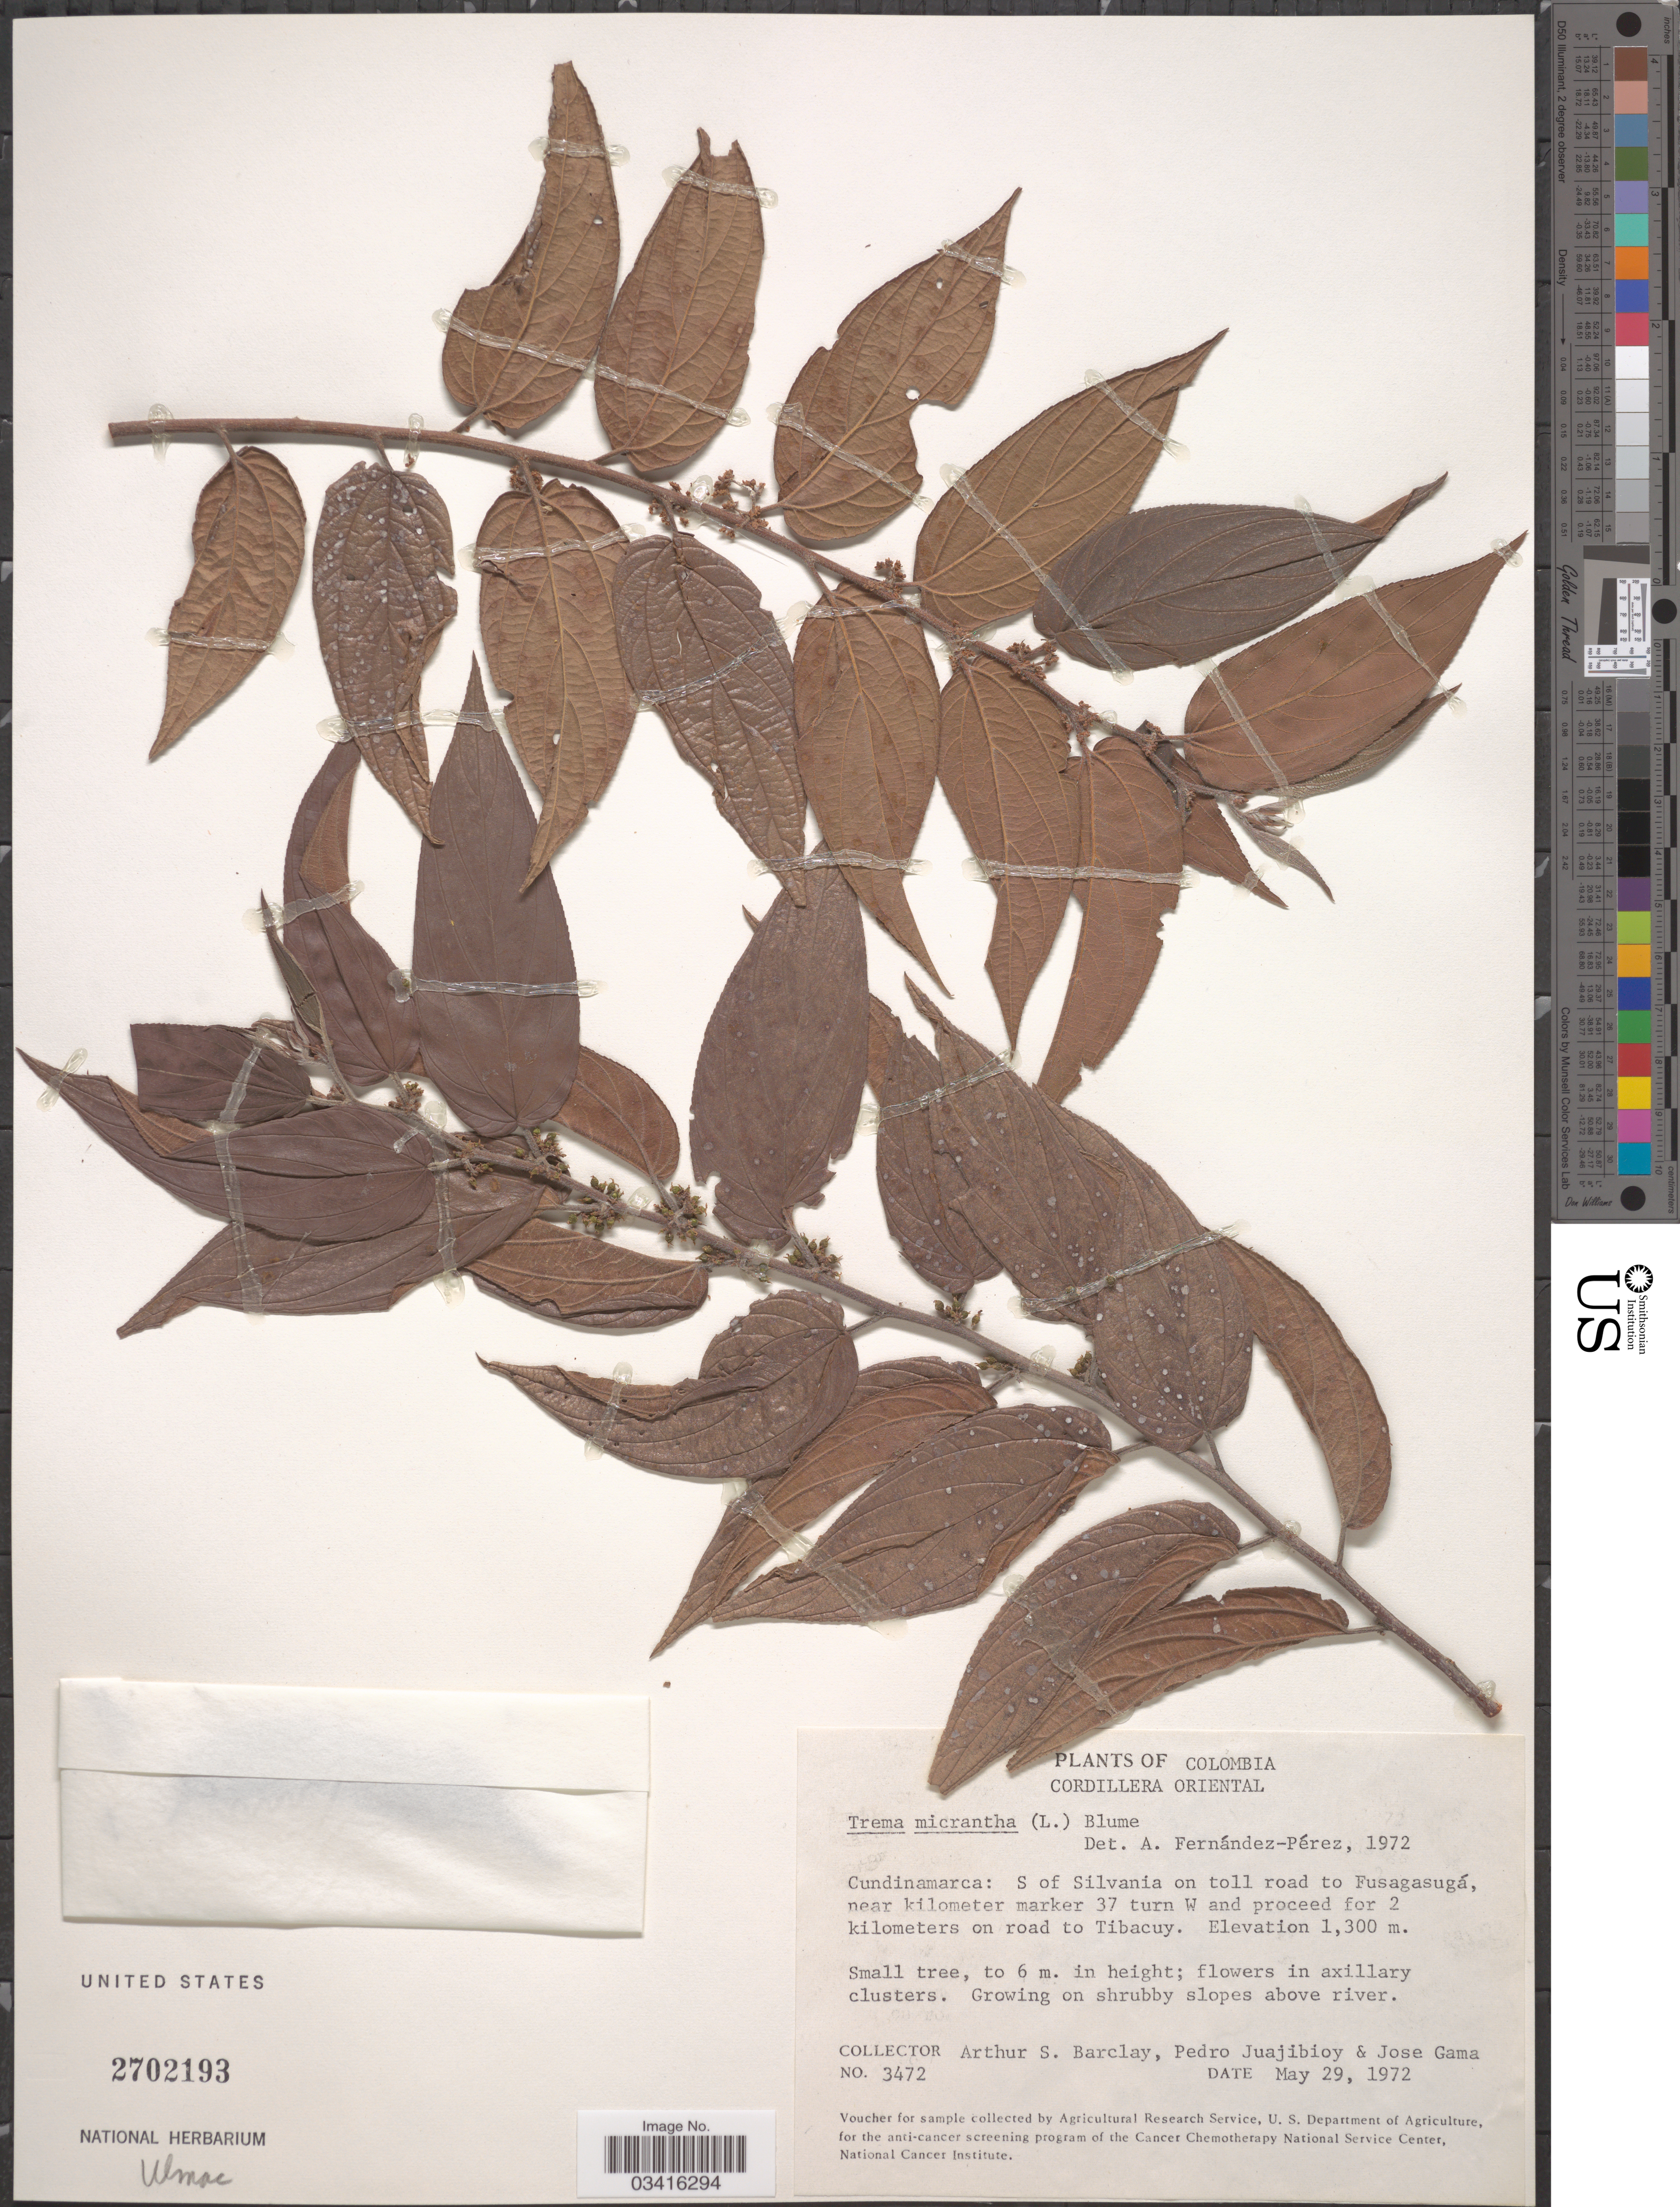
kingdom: Plantae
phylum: Tracheophyta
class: Magnoliopsida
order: Rosales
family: Cannabaceae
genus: Trema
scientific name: Trema micranthum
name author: (L.) Blume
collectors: A. S. Barclay, P. Juaijibioy & J. Gama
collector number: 3472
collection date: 1972-05-29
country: Colombia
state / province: Cundinamarca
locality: Cordillera Oriental. Cundinamarca: S of Silvania on toll road to Fusagasugá near kilometer marker 37 turn W and proceed for 2 kilometers on road to Tibacuy.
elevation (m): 1300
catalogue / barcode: US 2702193